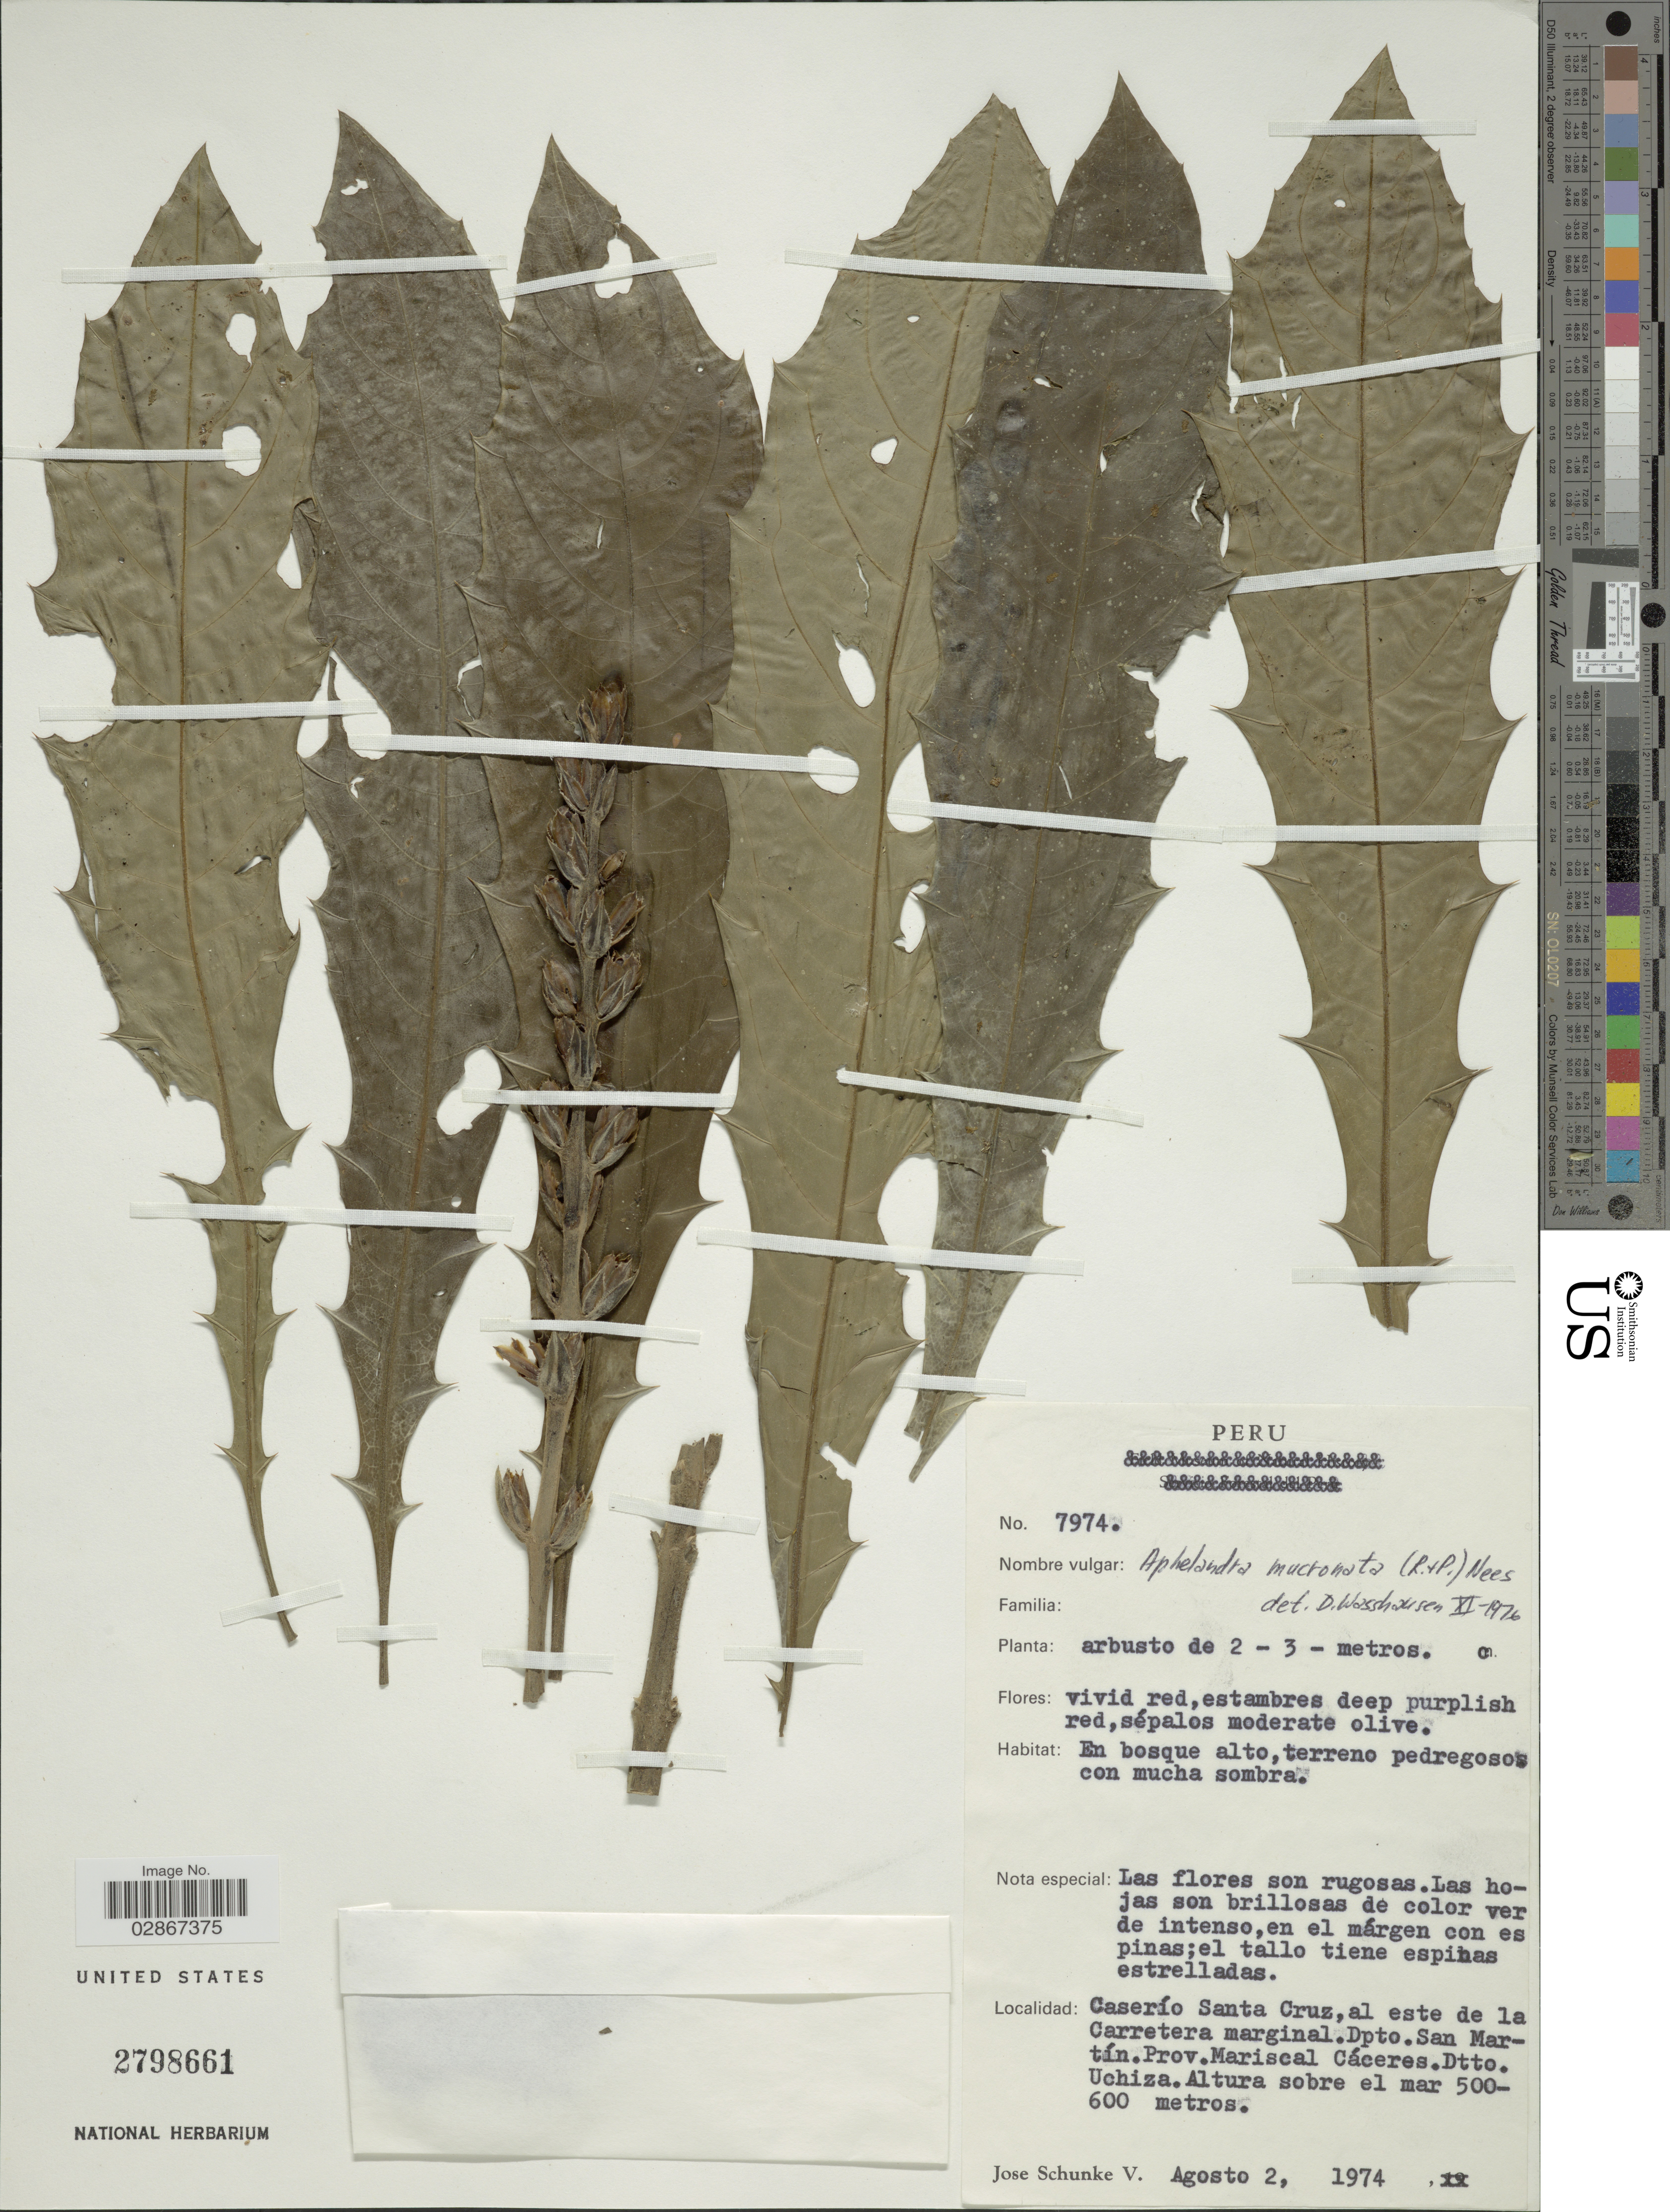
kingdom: Plantae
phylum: Tracheophyta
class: Magnoliopsida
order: Lamiales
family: Acanthaceae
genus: Aphelandra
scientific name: Aphelandra mucronata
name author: (Ruiz & Pav.) Nees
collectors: J. Schunke Vigo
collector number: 7974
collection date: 1974-08-02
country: Peru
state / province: San Martín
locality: Caerío Santa Cruz, al este de la Carrtera marginal. Dpto. San Martín. Prov. Mariscal Cáceres. Dtto. Uchiza.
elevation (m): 500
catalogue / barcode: US 2798661